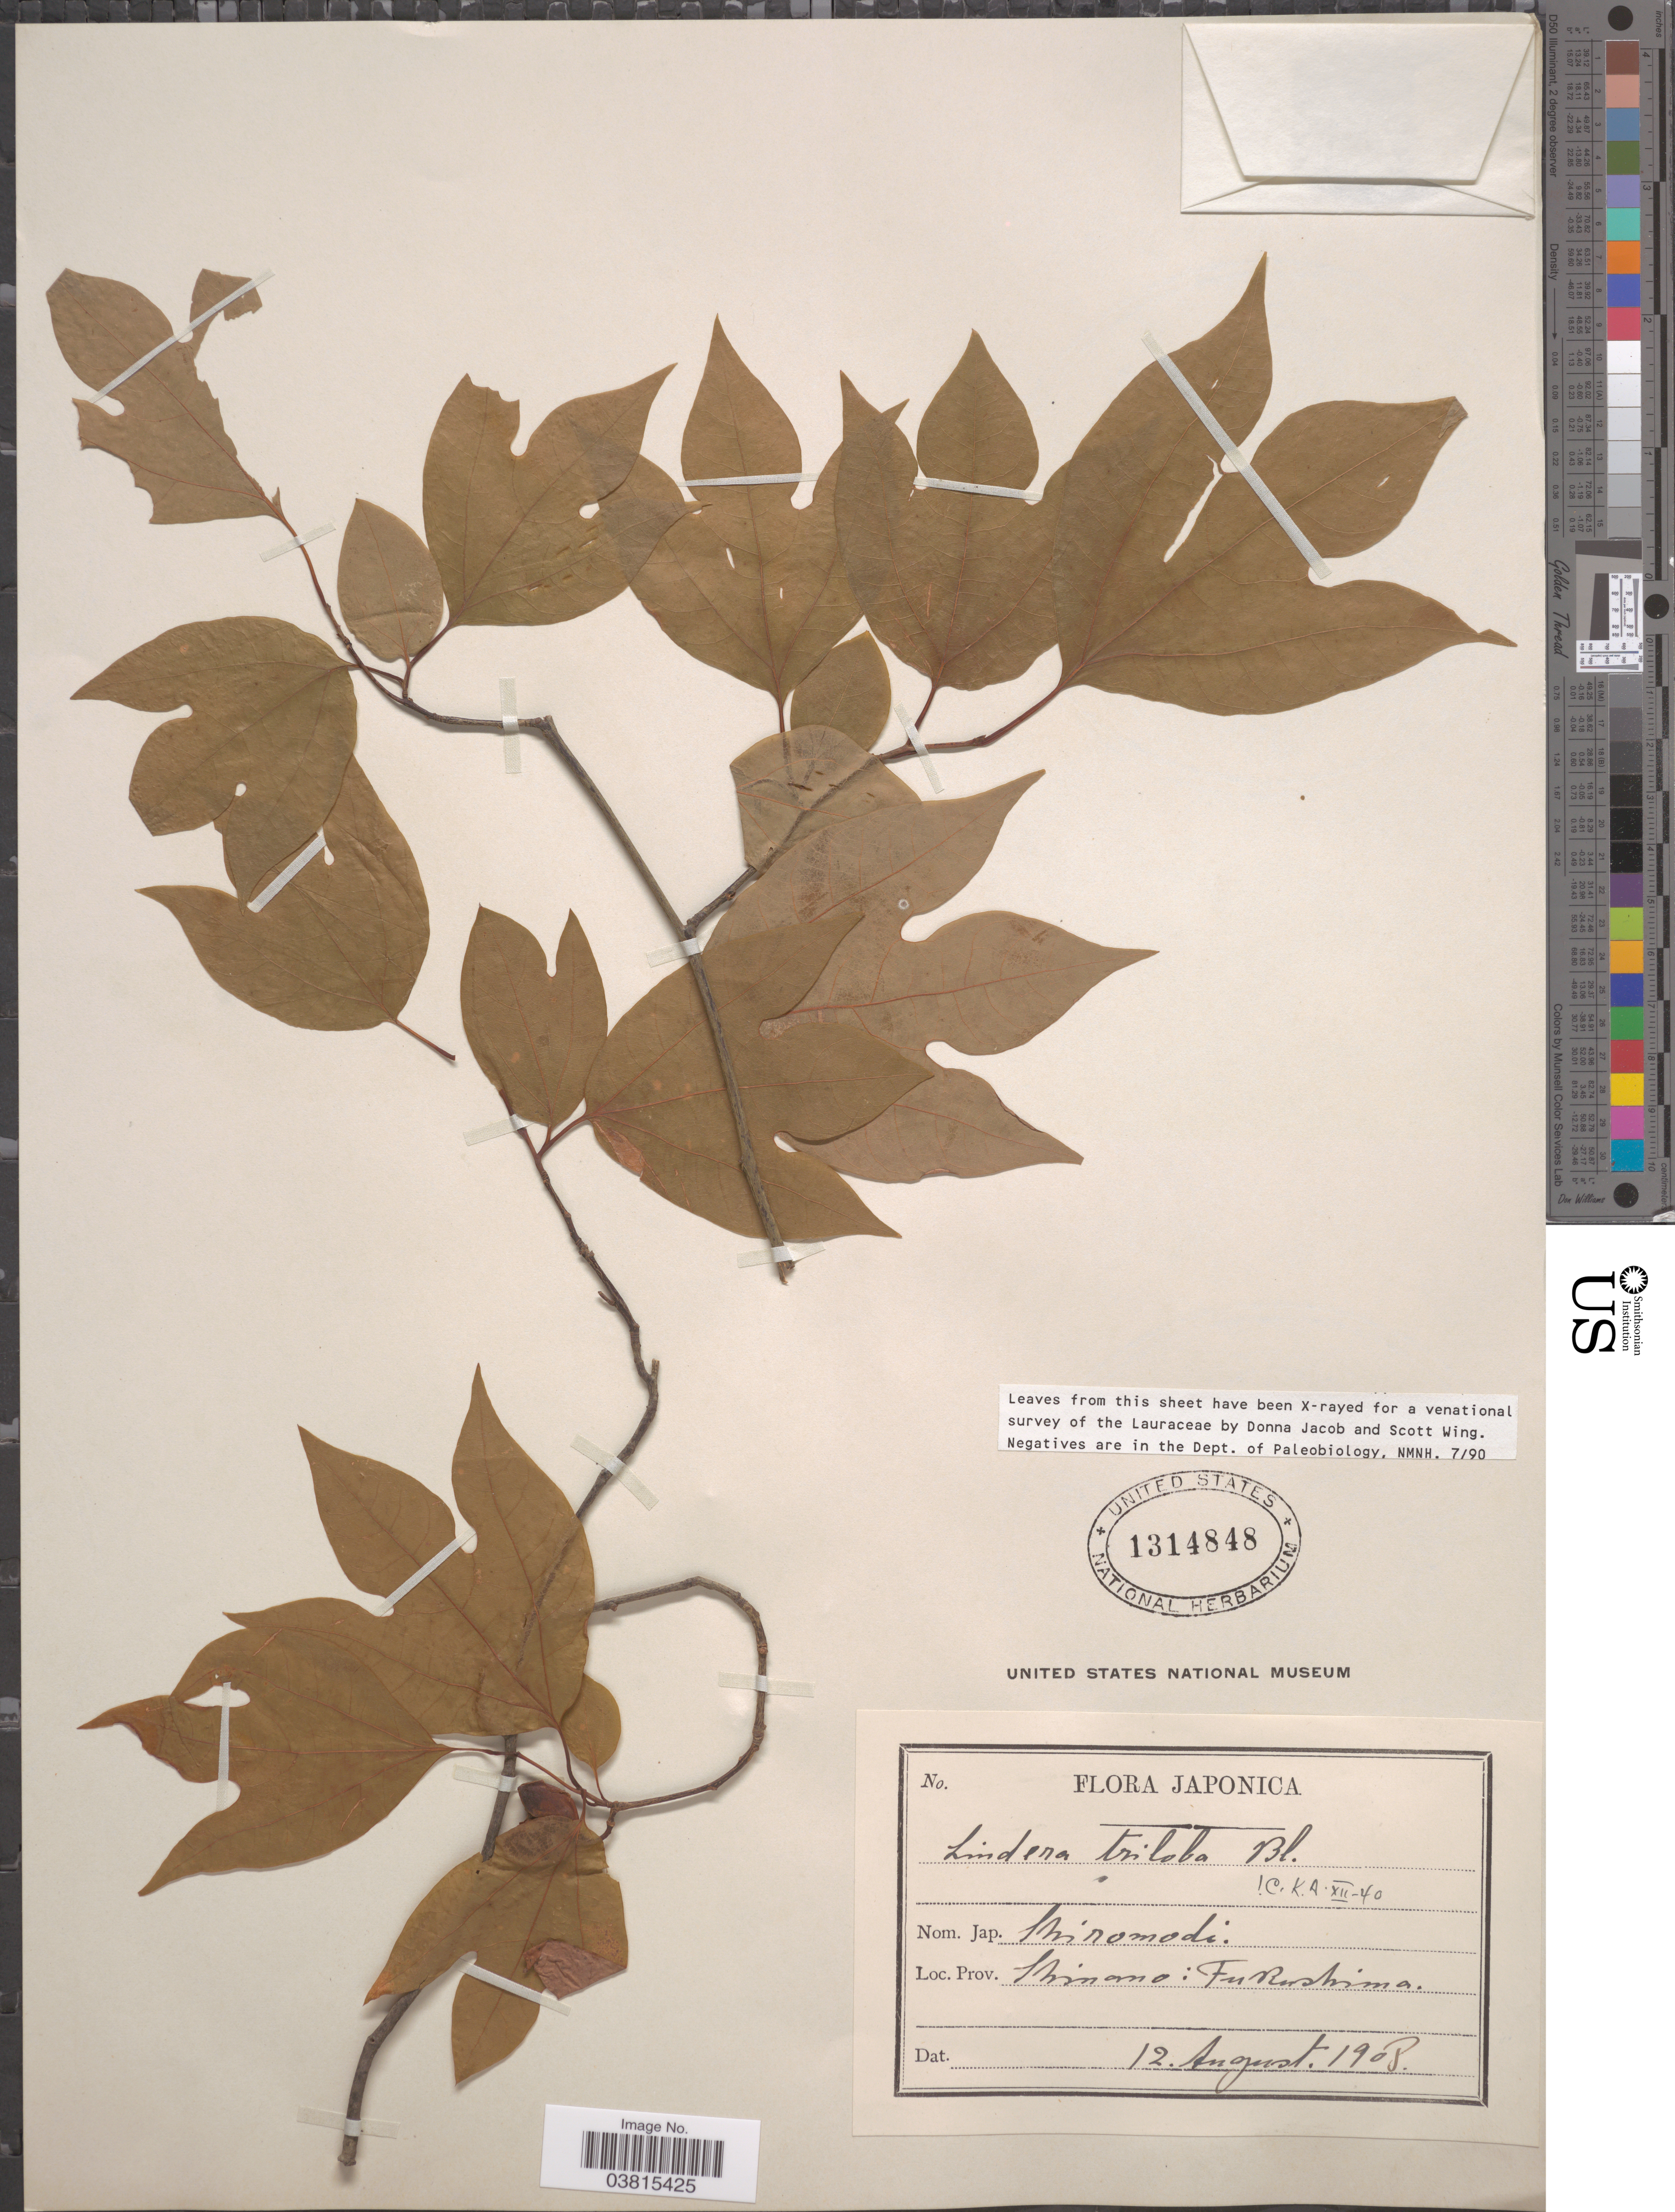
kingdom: Plantae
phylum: Tracheophyta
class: Magnoliopsida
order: Laurales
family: Lauraceae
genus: Lindera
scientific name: Lindera triloba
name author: (Siebold & Zucc.) Blume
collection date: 1908-08-12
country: Japan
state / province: Hukusima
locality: Shinamo: Fukushima.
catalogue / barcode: US 1314848